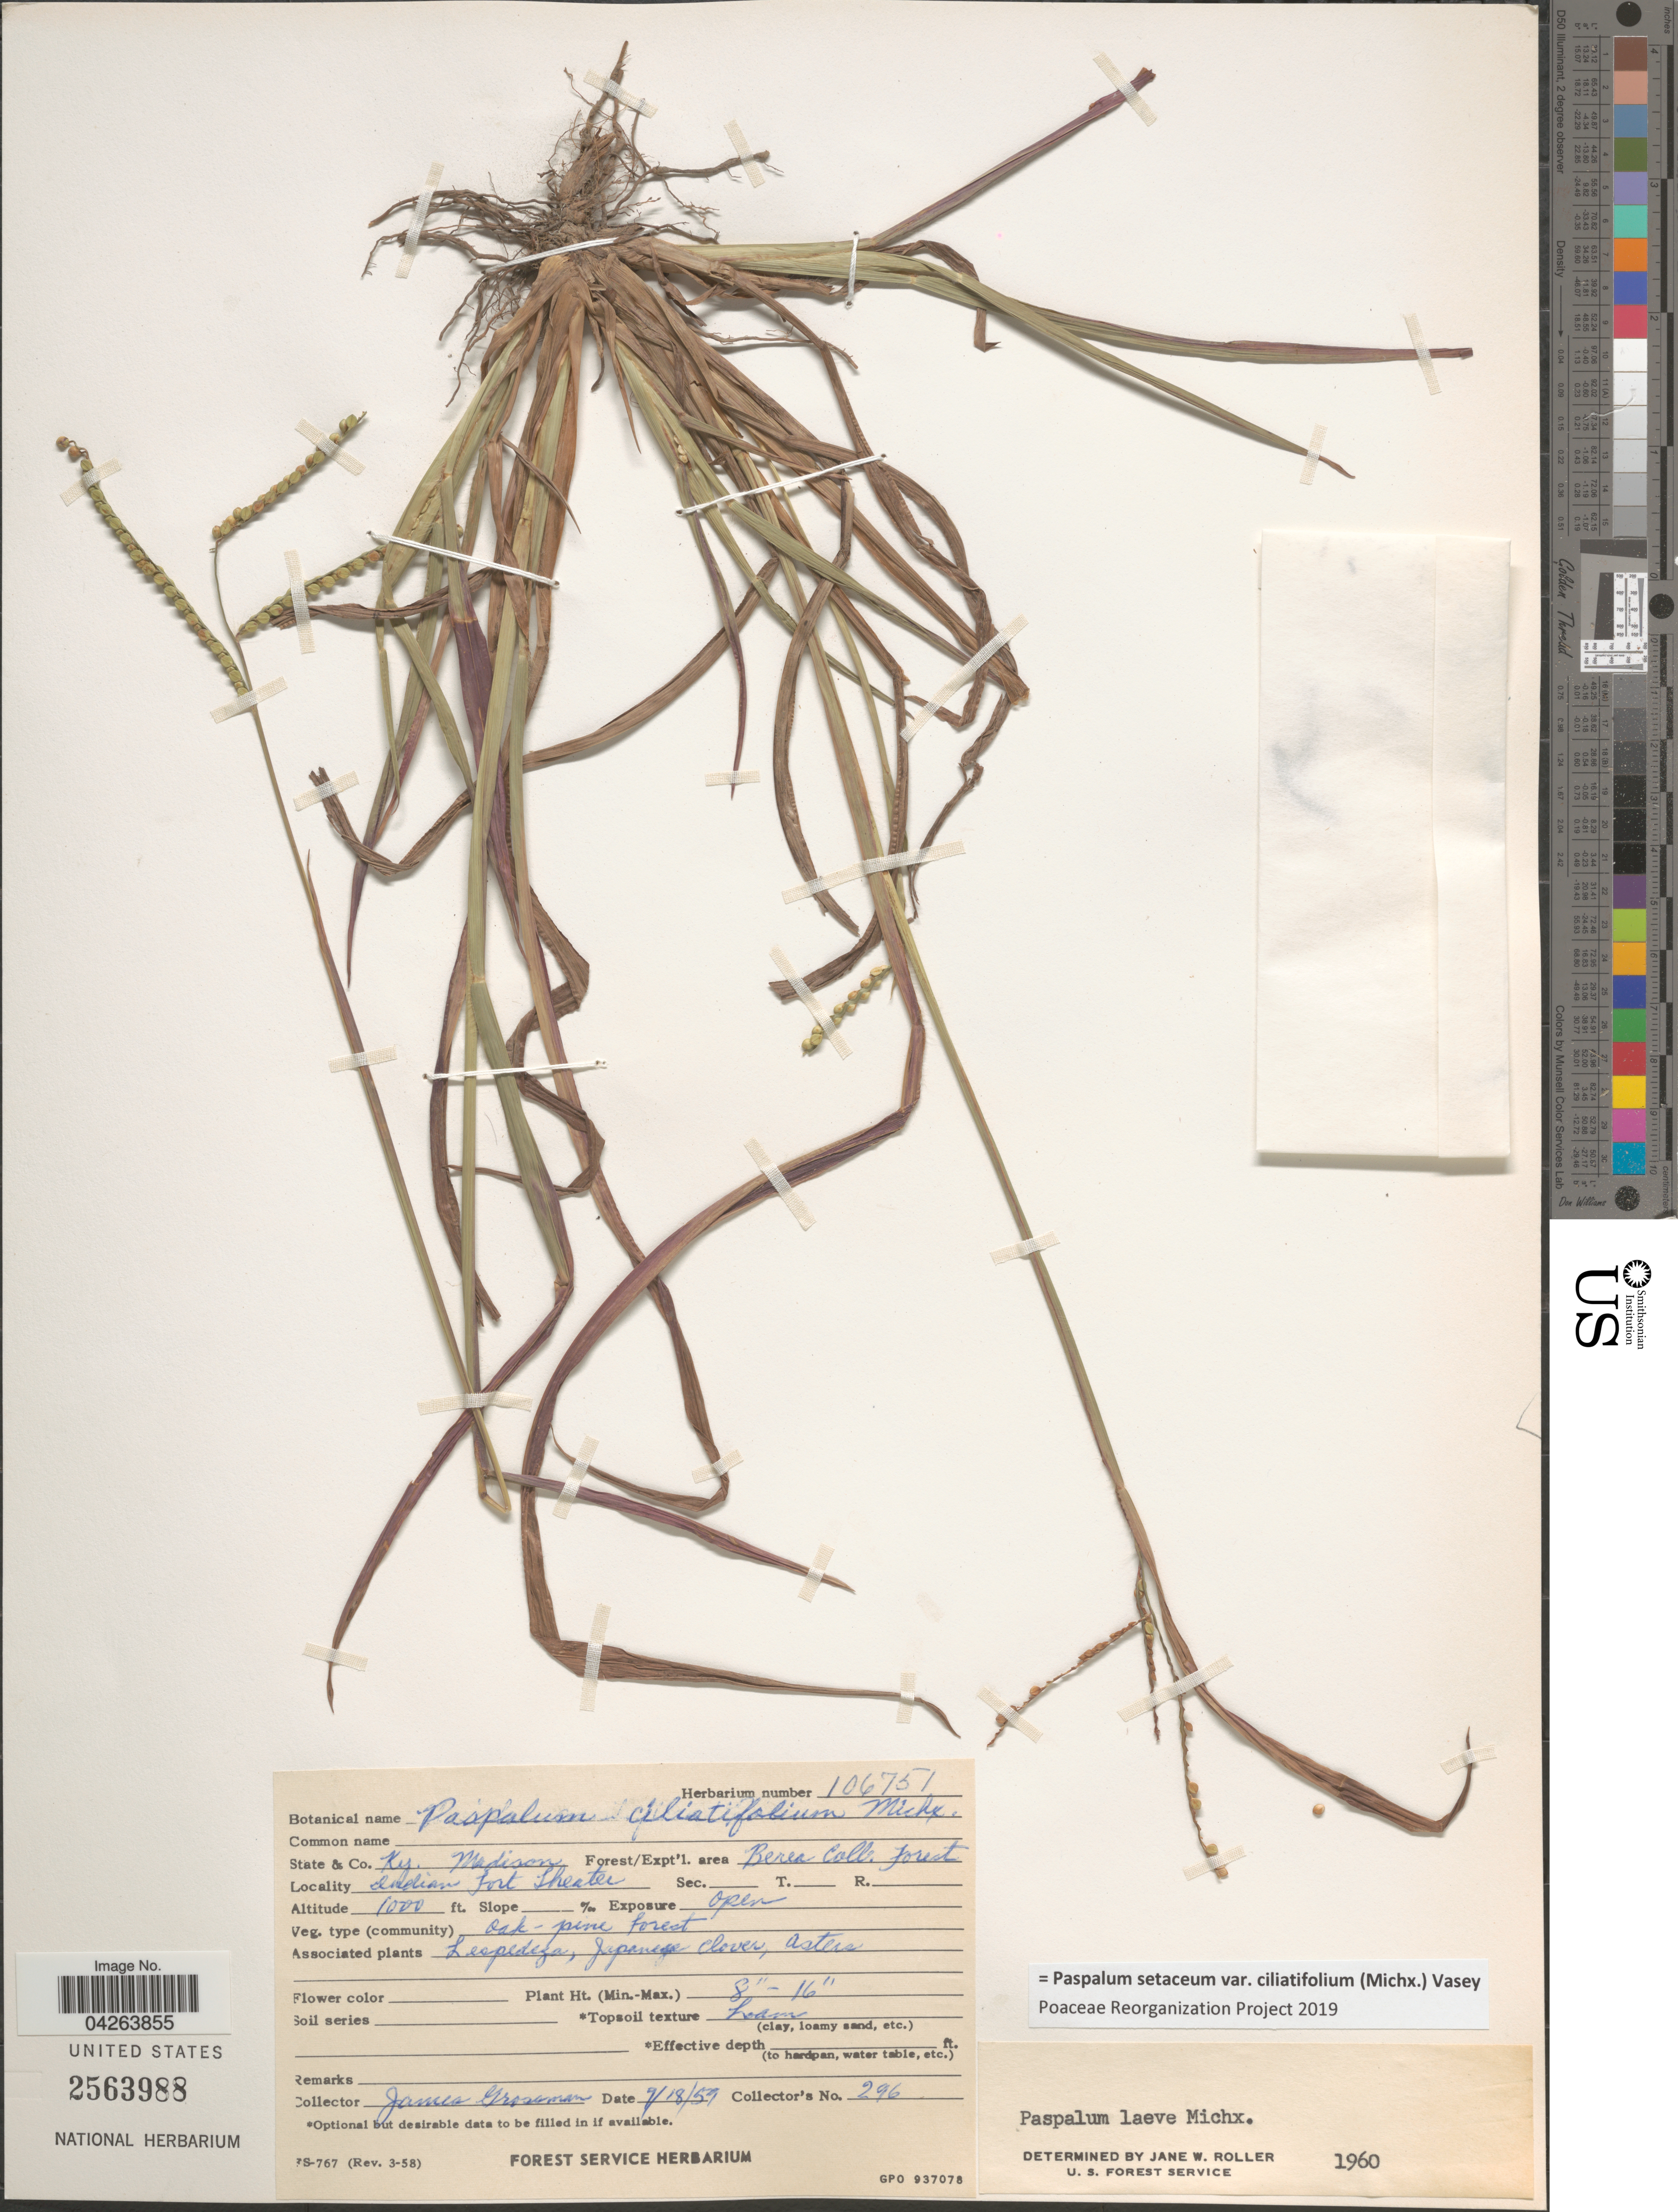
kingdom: Plantae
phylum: Tracheophyta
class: Liliopsida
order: Poales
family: Poaceae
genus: Paspalum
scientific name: Paspalum setaceum var. ciliatifolium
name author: (Michx.) Vasey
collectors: J. Grossman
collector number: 296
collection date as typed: Transcribed d/m/y: 18/9/59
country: United States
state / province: Kentucky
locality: Co. Madison. Forest/Expt'l. area Berea Coll. Forest. Indian Fort Theater.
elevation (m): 305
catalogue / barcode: US 2563988